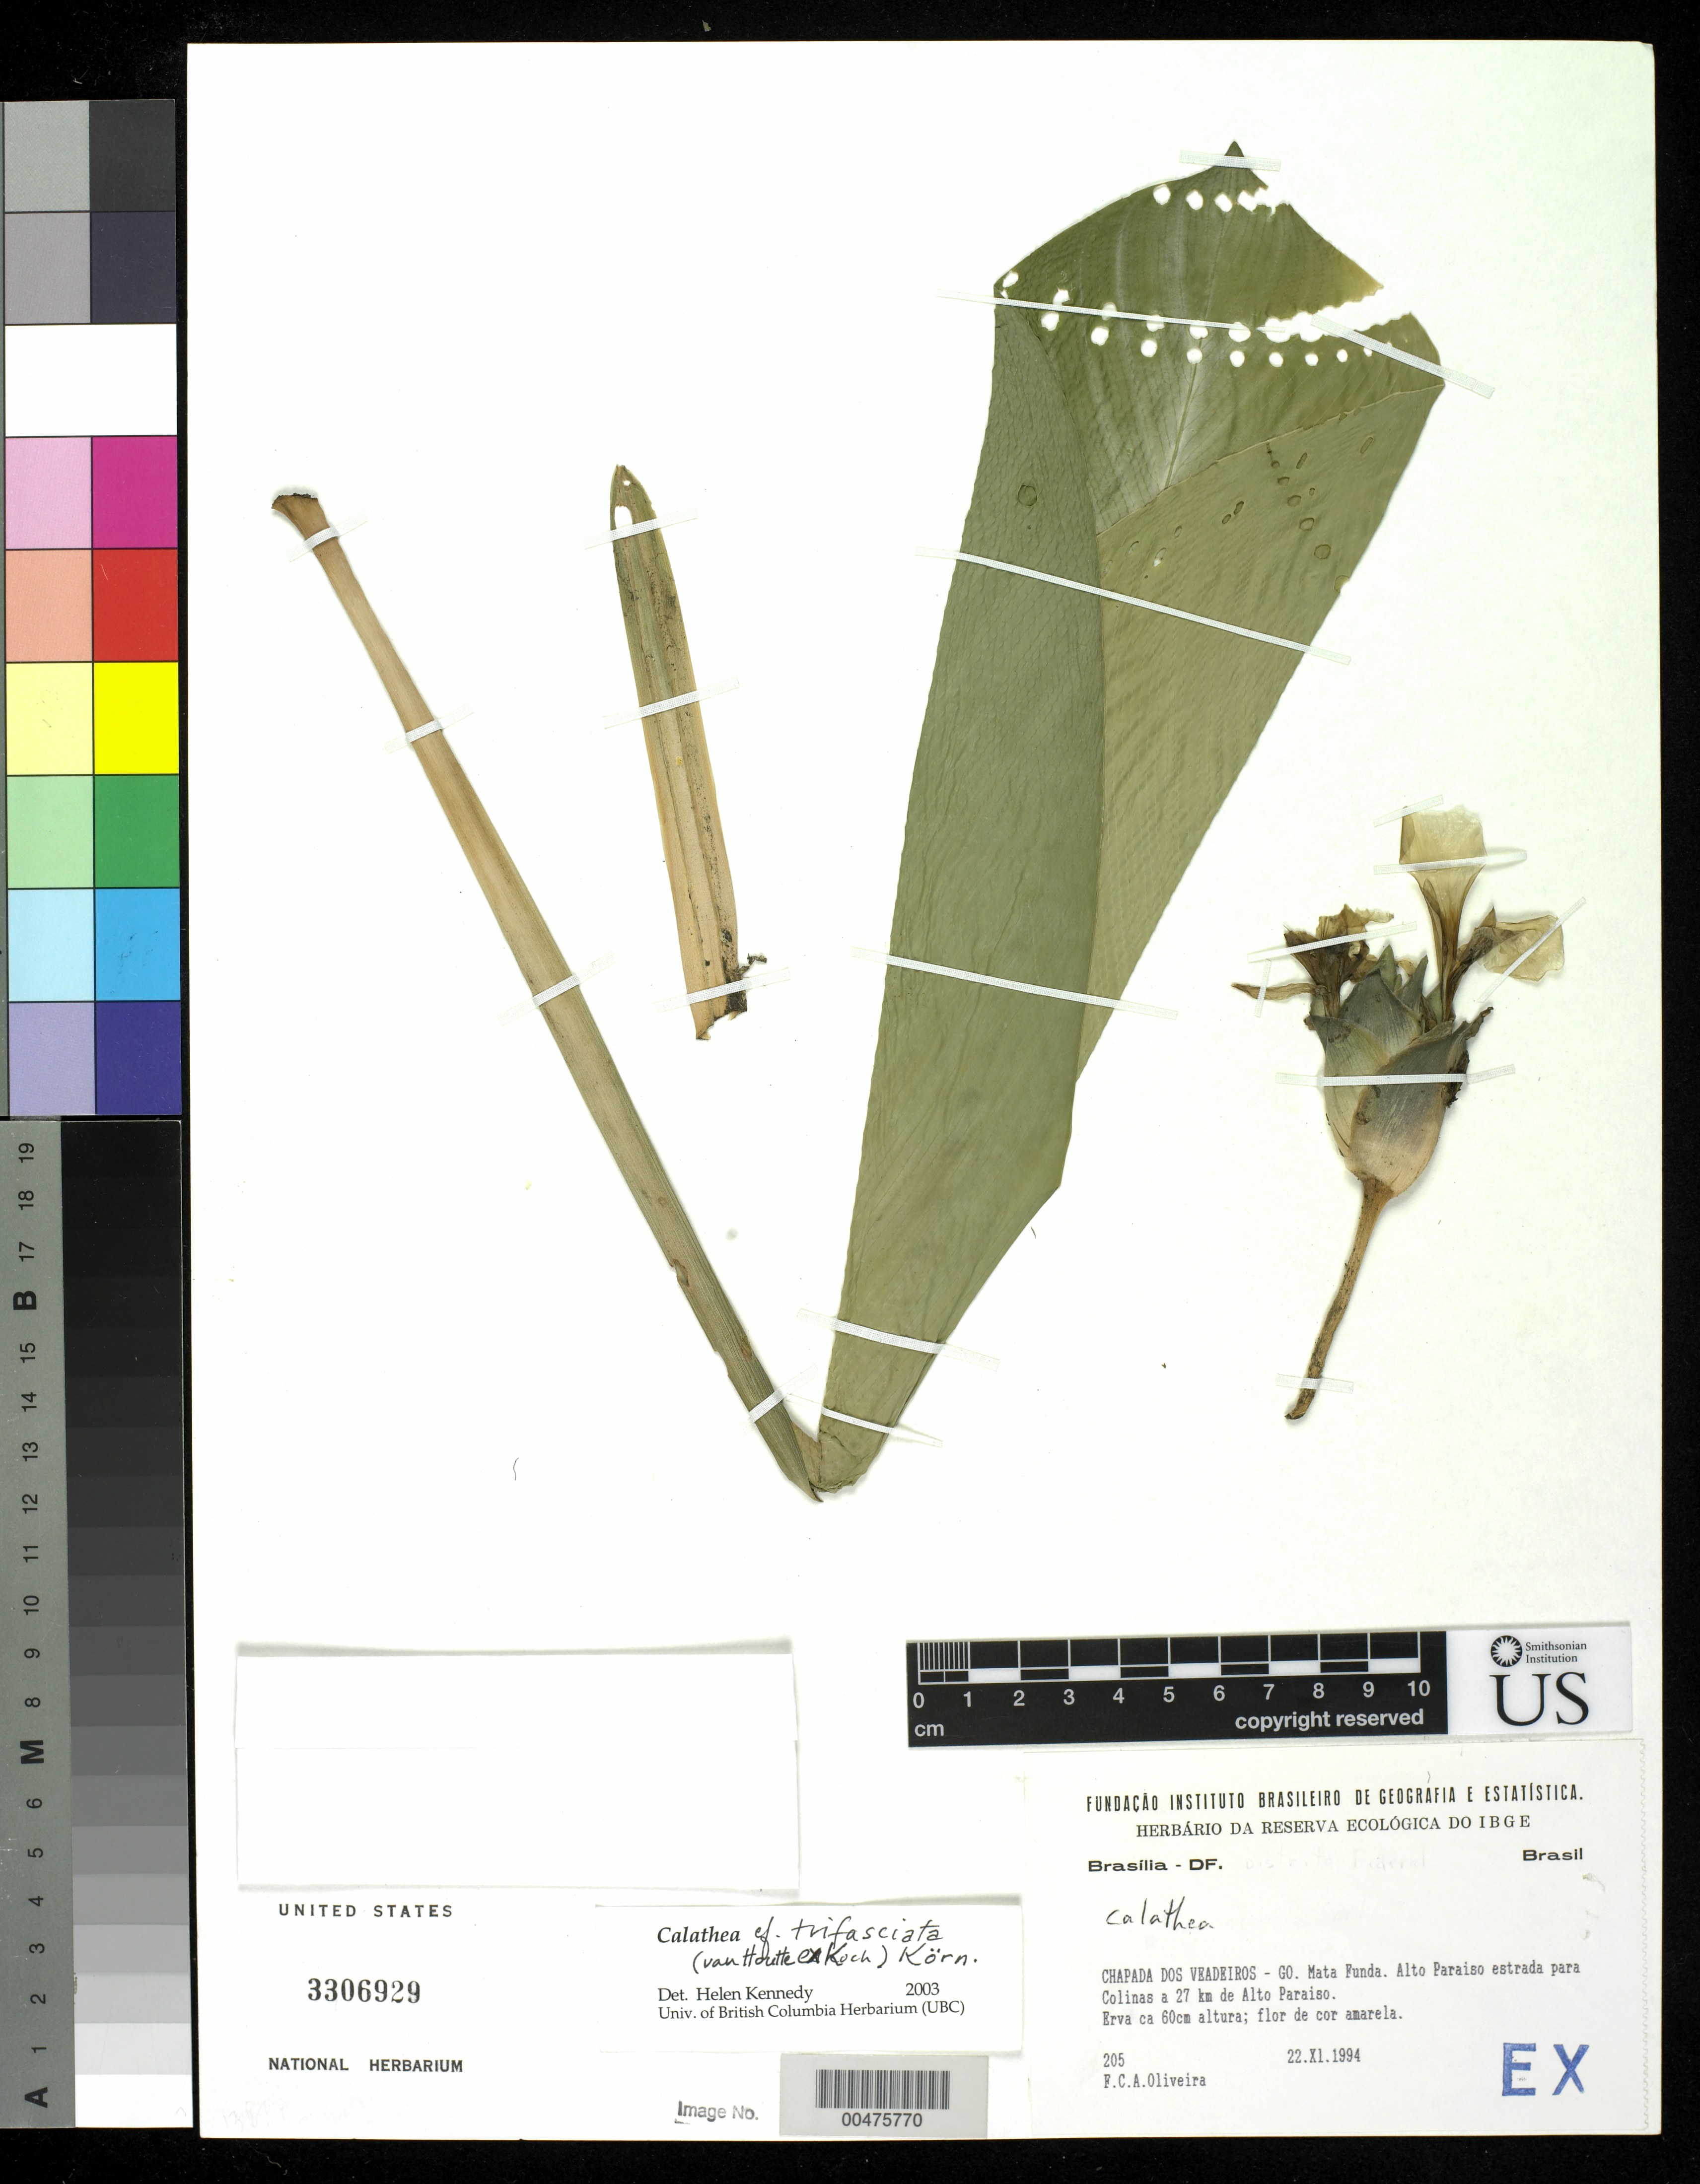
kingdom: Plantae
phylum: Tracheophyta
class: Liliopsida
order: Zingiberales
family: Marantaceae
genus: Goeppertia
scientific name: Goeppertia propinqua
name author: (Poepp. & Endl.) Borchs. & S. Suárez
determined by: Strong, Mark T., (BOT), Smithsonian Institution - National Museum of Natural History (UNITED STATES)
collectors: F. C. A. Oliveira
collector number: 205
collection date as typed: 22 Nov 1994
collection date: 1994-11-22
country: Brazil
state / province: Goiás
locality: Chapada dos veadeiros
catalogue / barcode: US 3306929